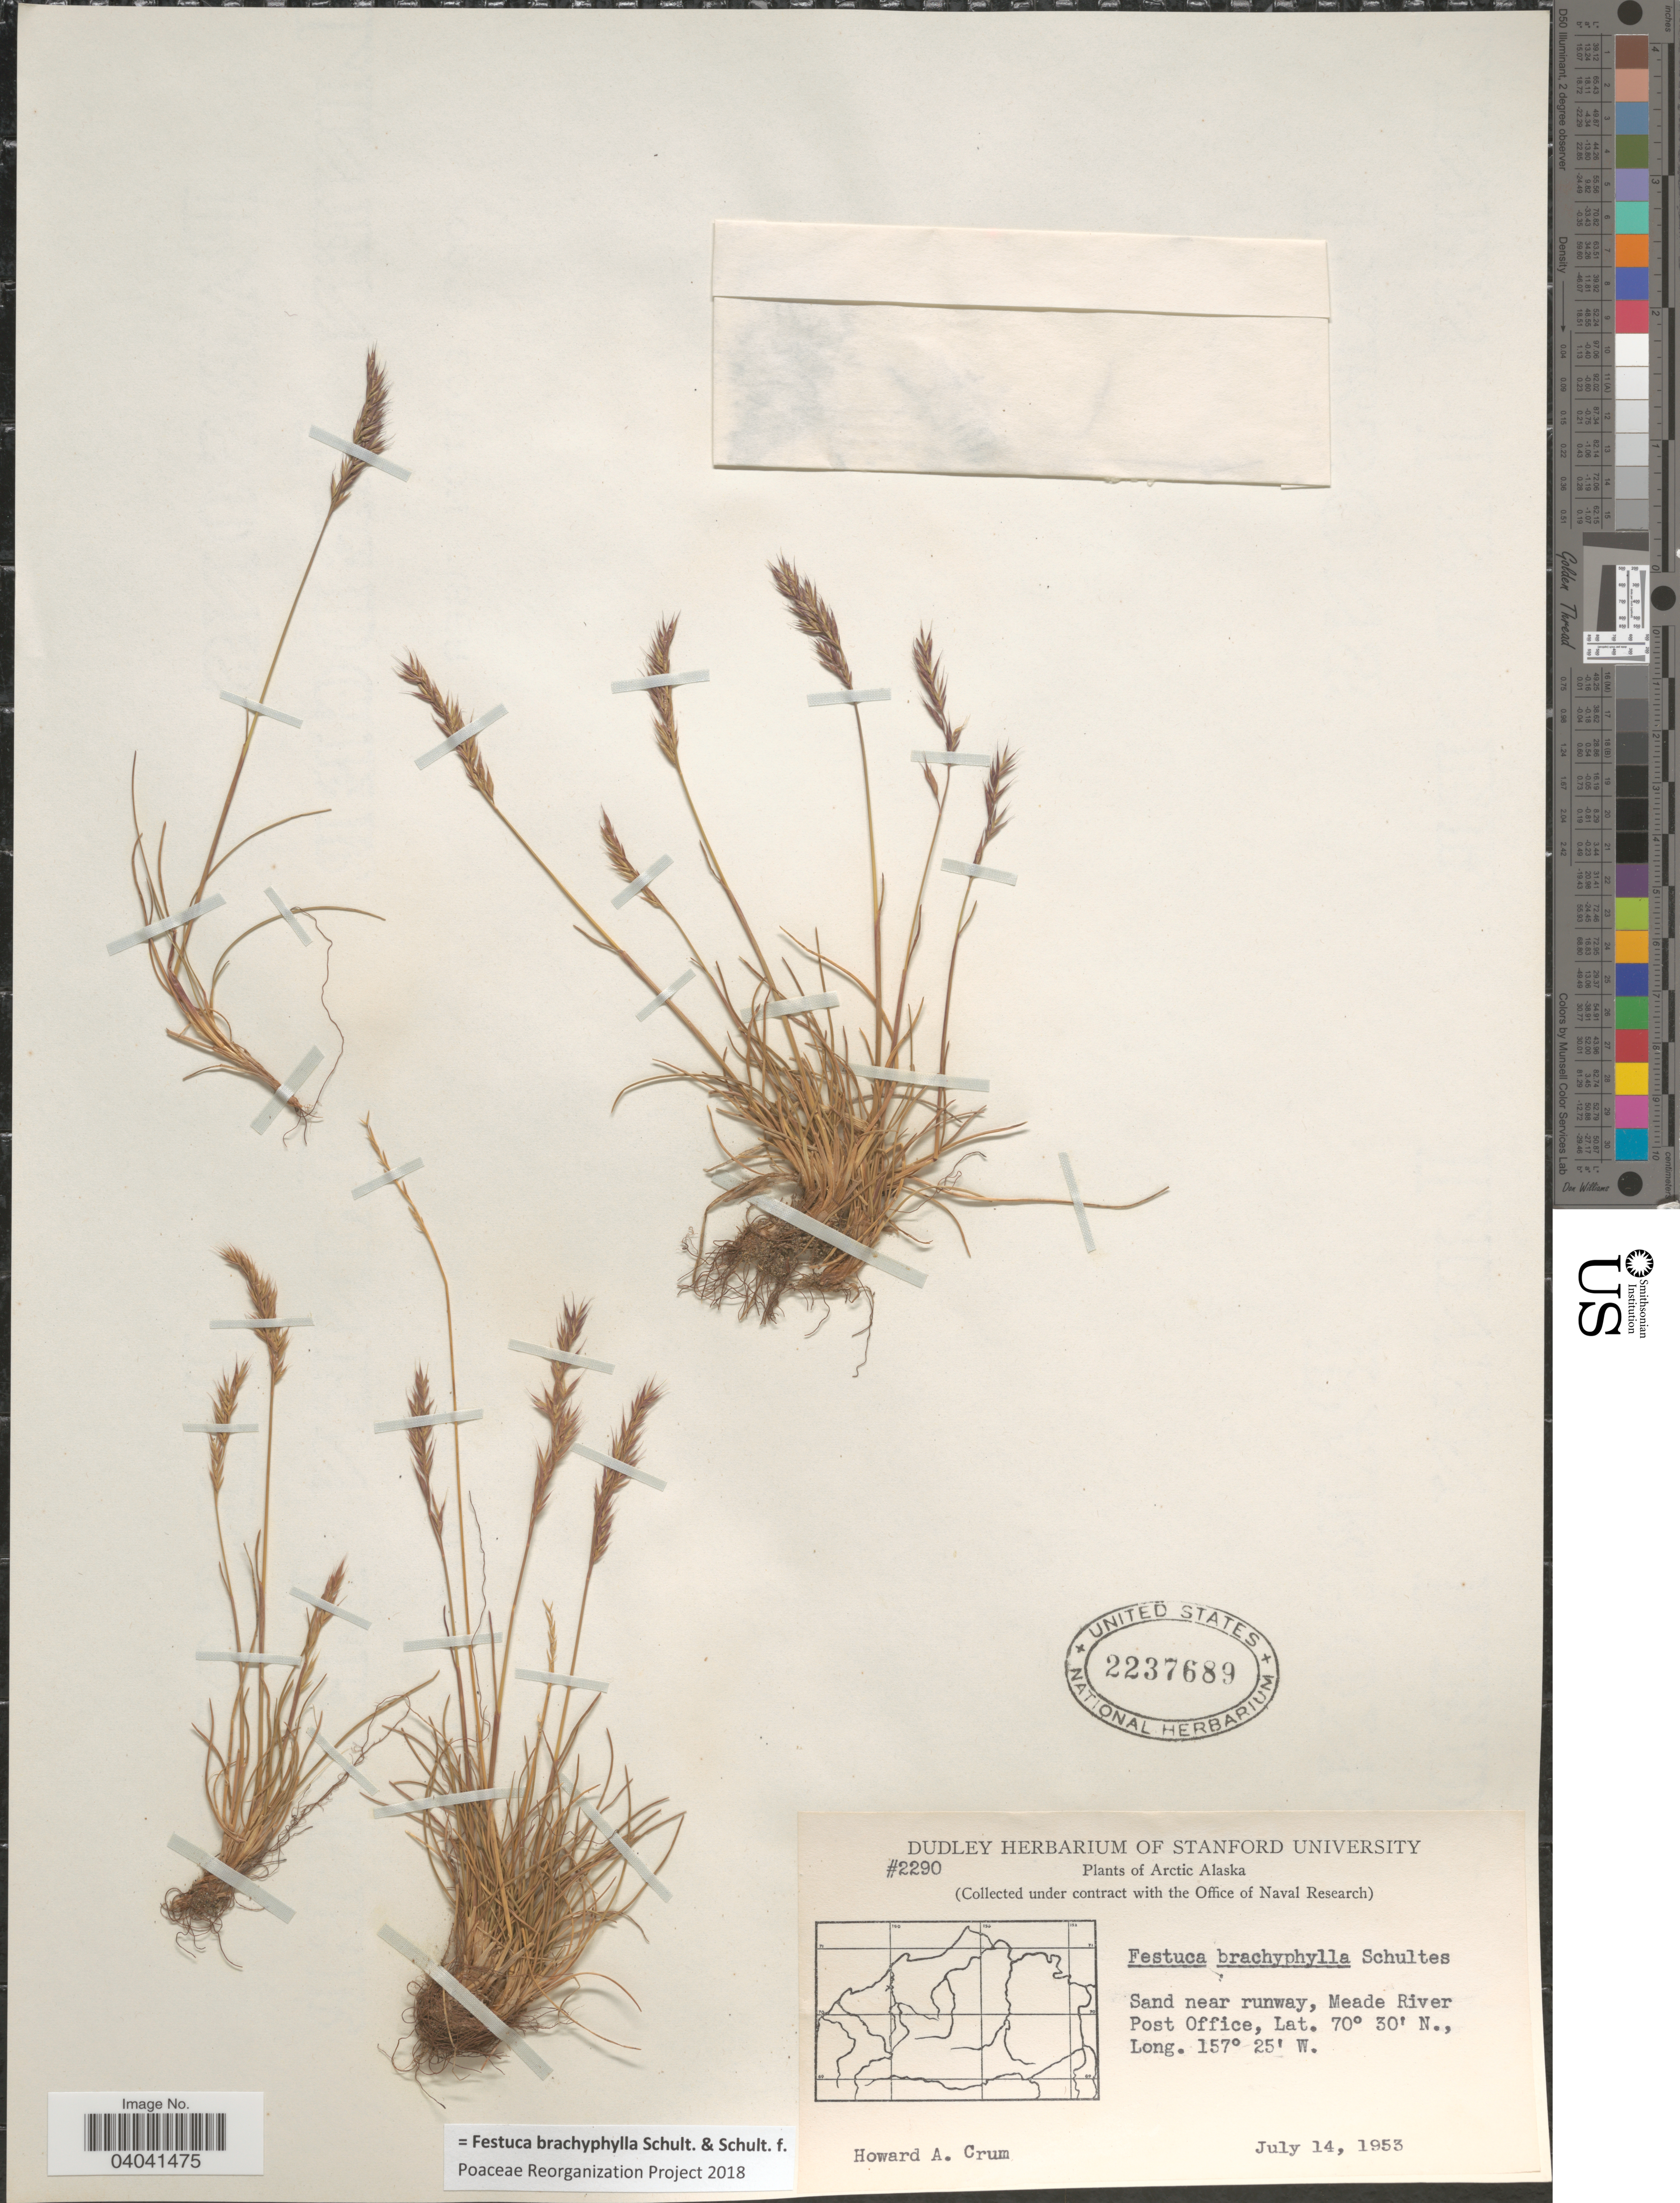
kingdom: Plantae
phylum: Tracheophyta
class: Liliopsida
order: Poales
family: Poaceae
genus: Festuca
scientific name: Festuca brachyphylla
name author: Schult. & Schult. f.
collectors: H. A. Crum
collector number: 2290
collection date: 1953-07-14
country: United States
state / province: Alaska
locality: Arctic Alaska. Sand near runway, Meade River Post Office.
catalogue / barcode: US 2237689